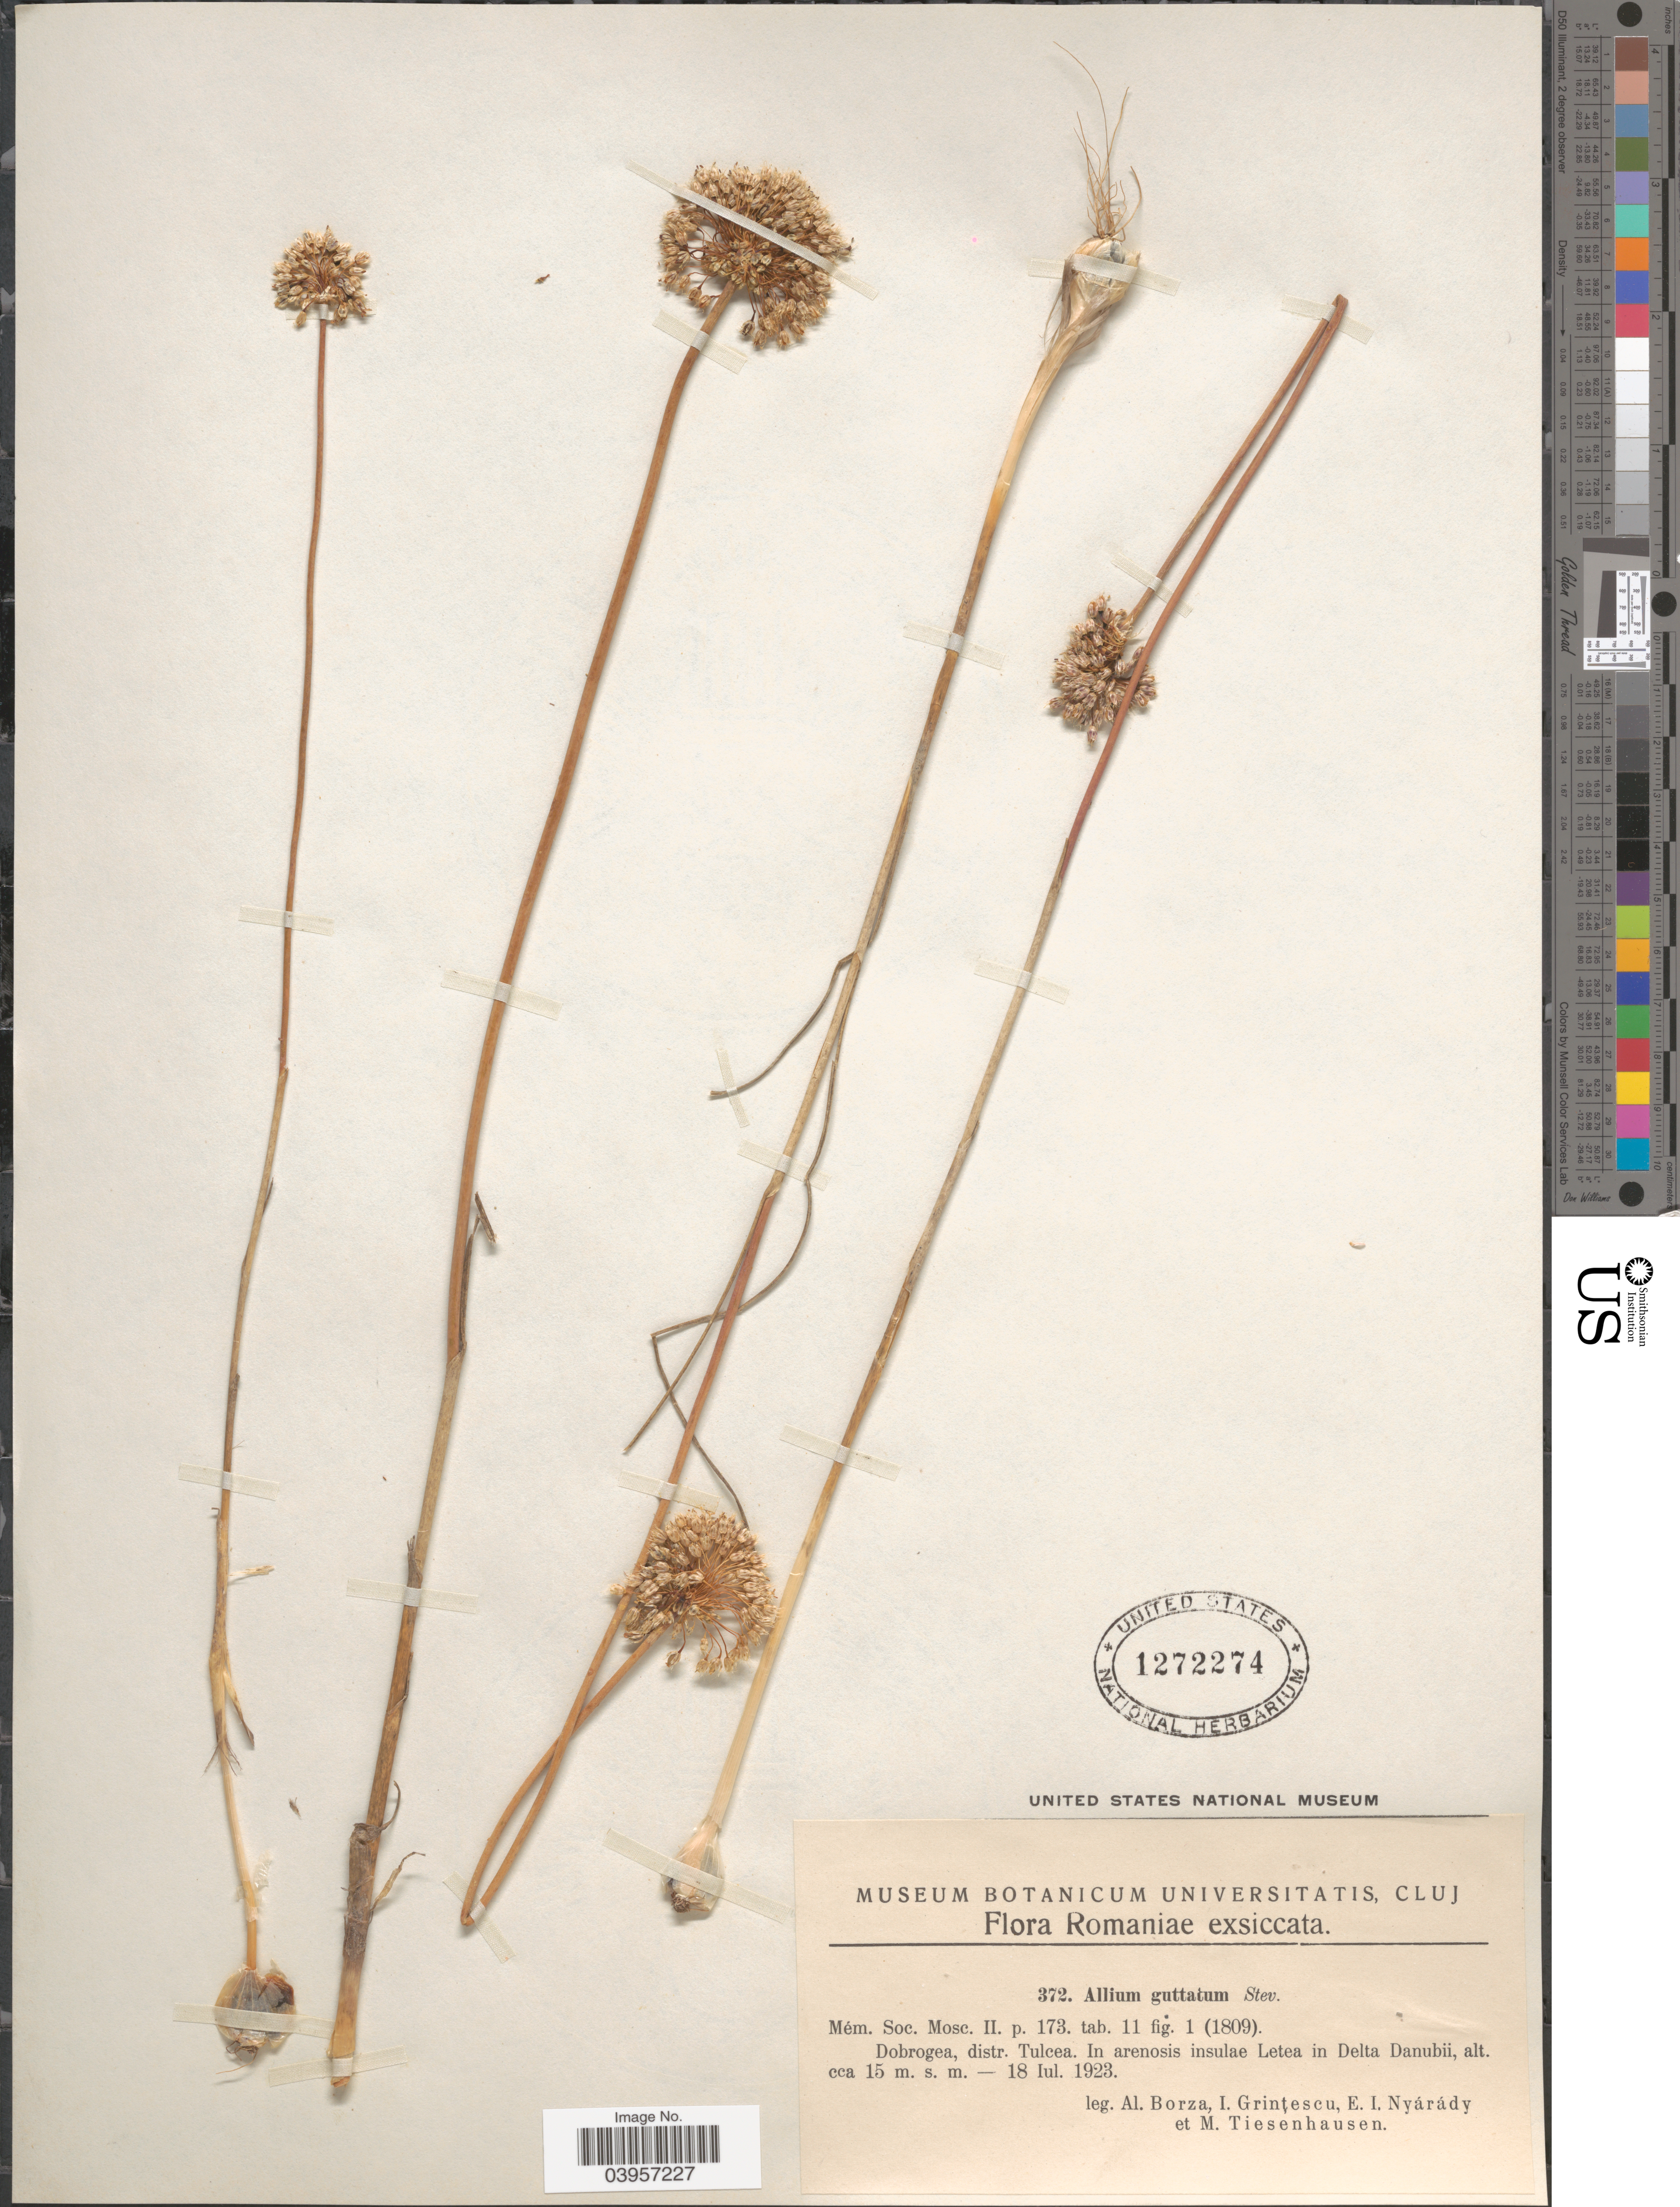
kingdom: Plantae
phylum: Tracheophyta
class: Liliopsida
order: Asparagales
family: Amaryllidaceae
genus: Allium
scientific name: Allium guttatum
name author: Steven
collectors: A. Borza, I. Grintescu, E. Nyárády & M. Tiesenhausen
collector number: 372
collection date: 1923-07-18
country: Romania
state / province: Tulcea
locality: Dobrogea, distr. Tulcea. In arenosis insulae Letea in Delta Danubii.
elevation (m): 15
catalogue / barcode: US 1272274